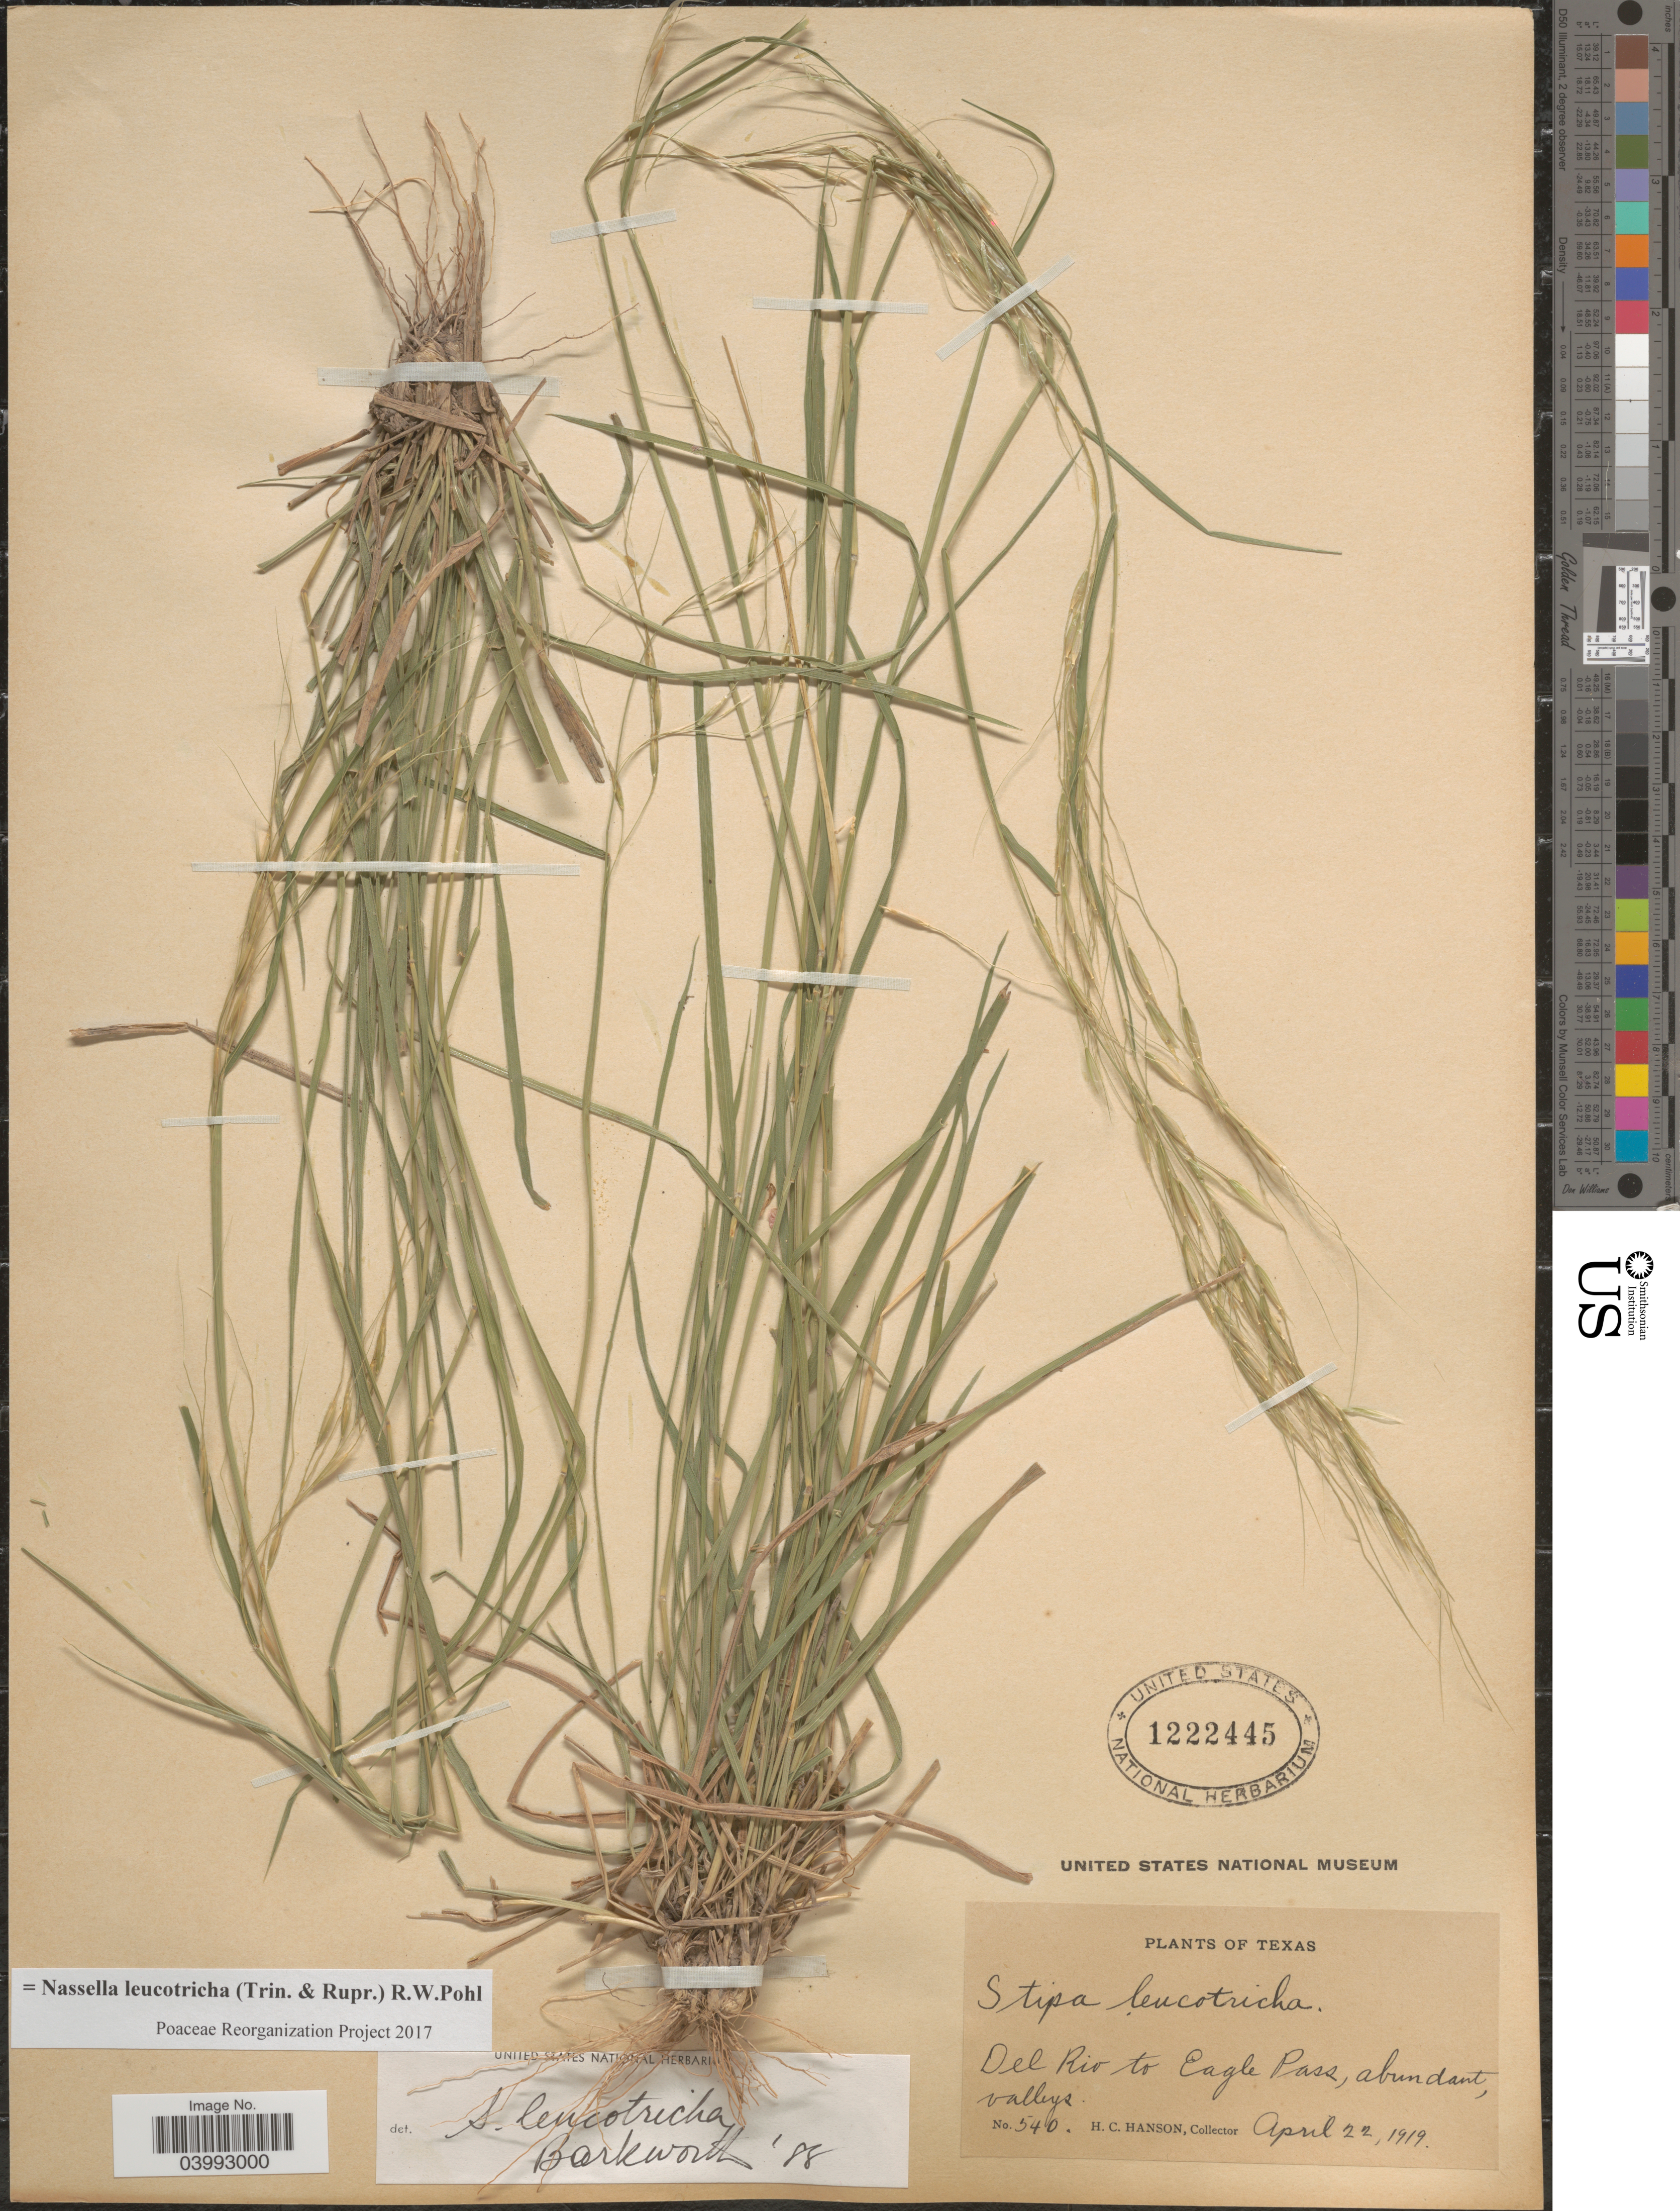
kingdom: Plantae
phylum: Tracheophyta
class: Liliopsida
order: Poales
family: Poaceae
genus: Nassella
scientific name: Nassella leucotricha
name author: (Trin. & Rupr.) R.W. Pohl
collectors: H. Hanson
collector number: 540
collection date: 1919-04-22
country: United States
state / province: Texas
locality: Del Rio to Eagle Pass.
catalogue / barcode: US 1222445